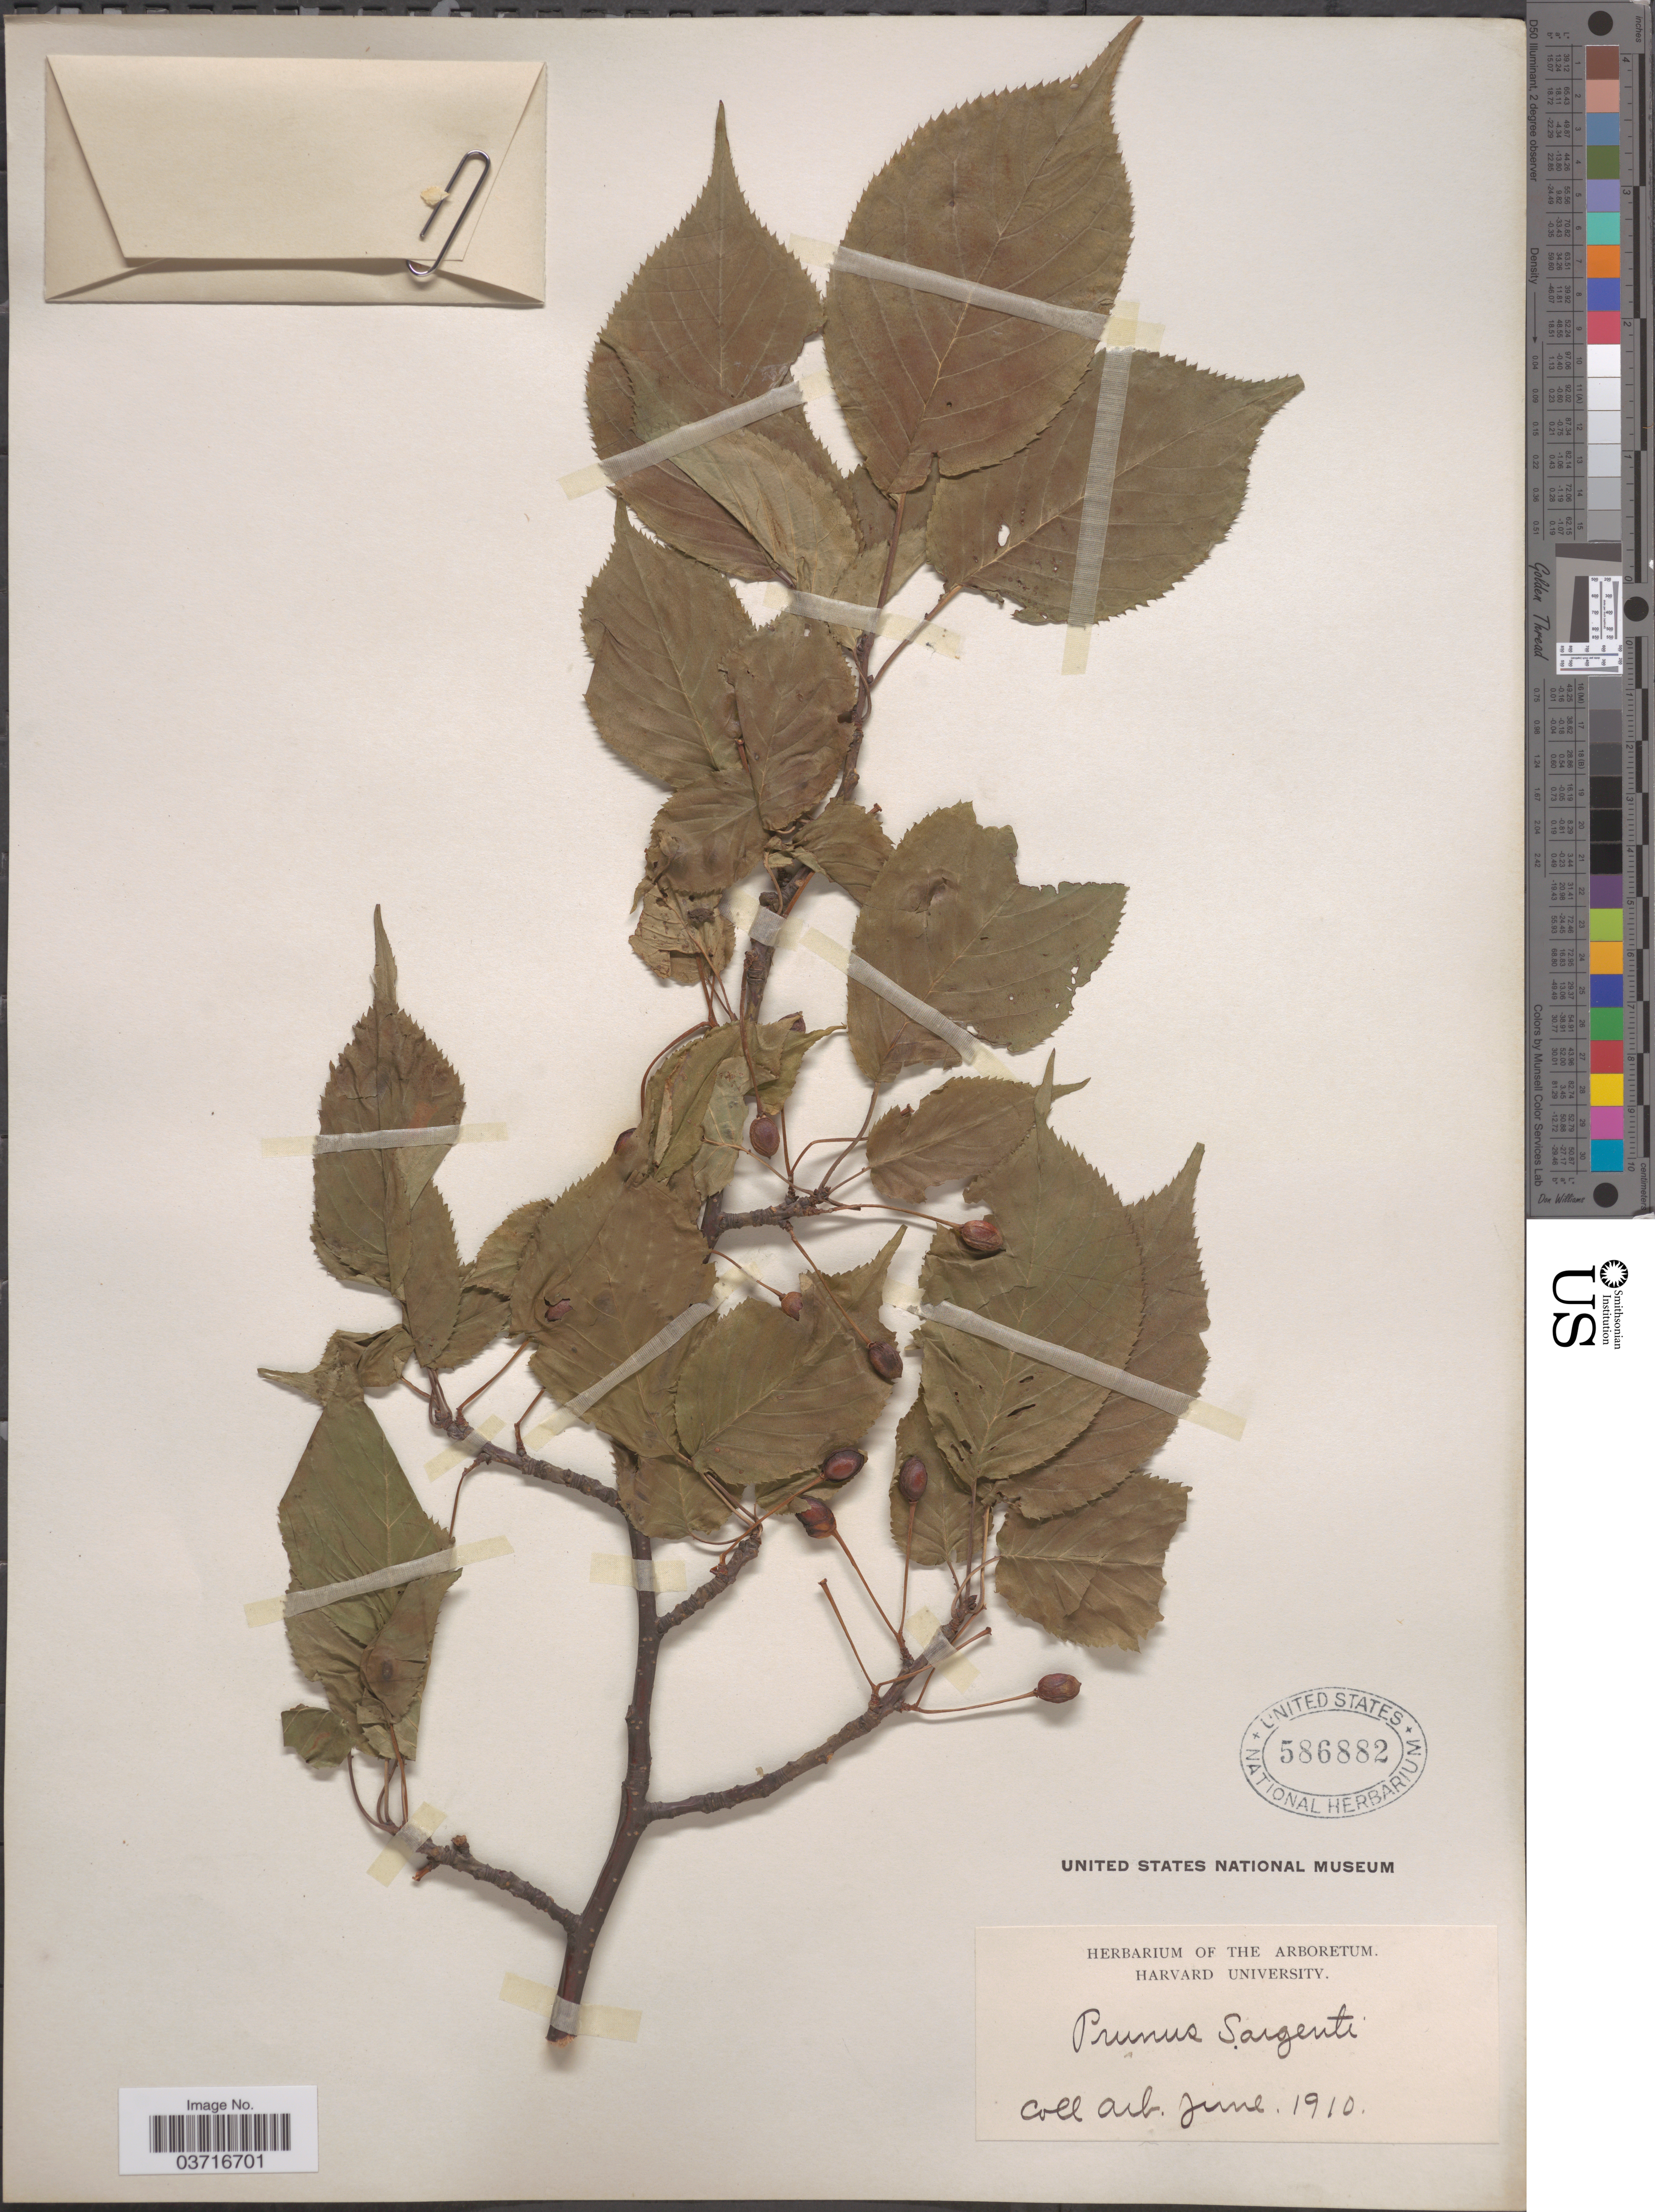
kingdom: Plantae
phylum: Tracheophyta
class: Magnoliopsida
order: Rosales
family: Rosaceae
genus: Prunus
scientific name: Prunus sp.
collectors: ex herb. Harvard University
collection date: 1910-06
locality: Arb [unsure placement]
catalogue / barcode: US 586882